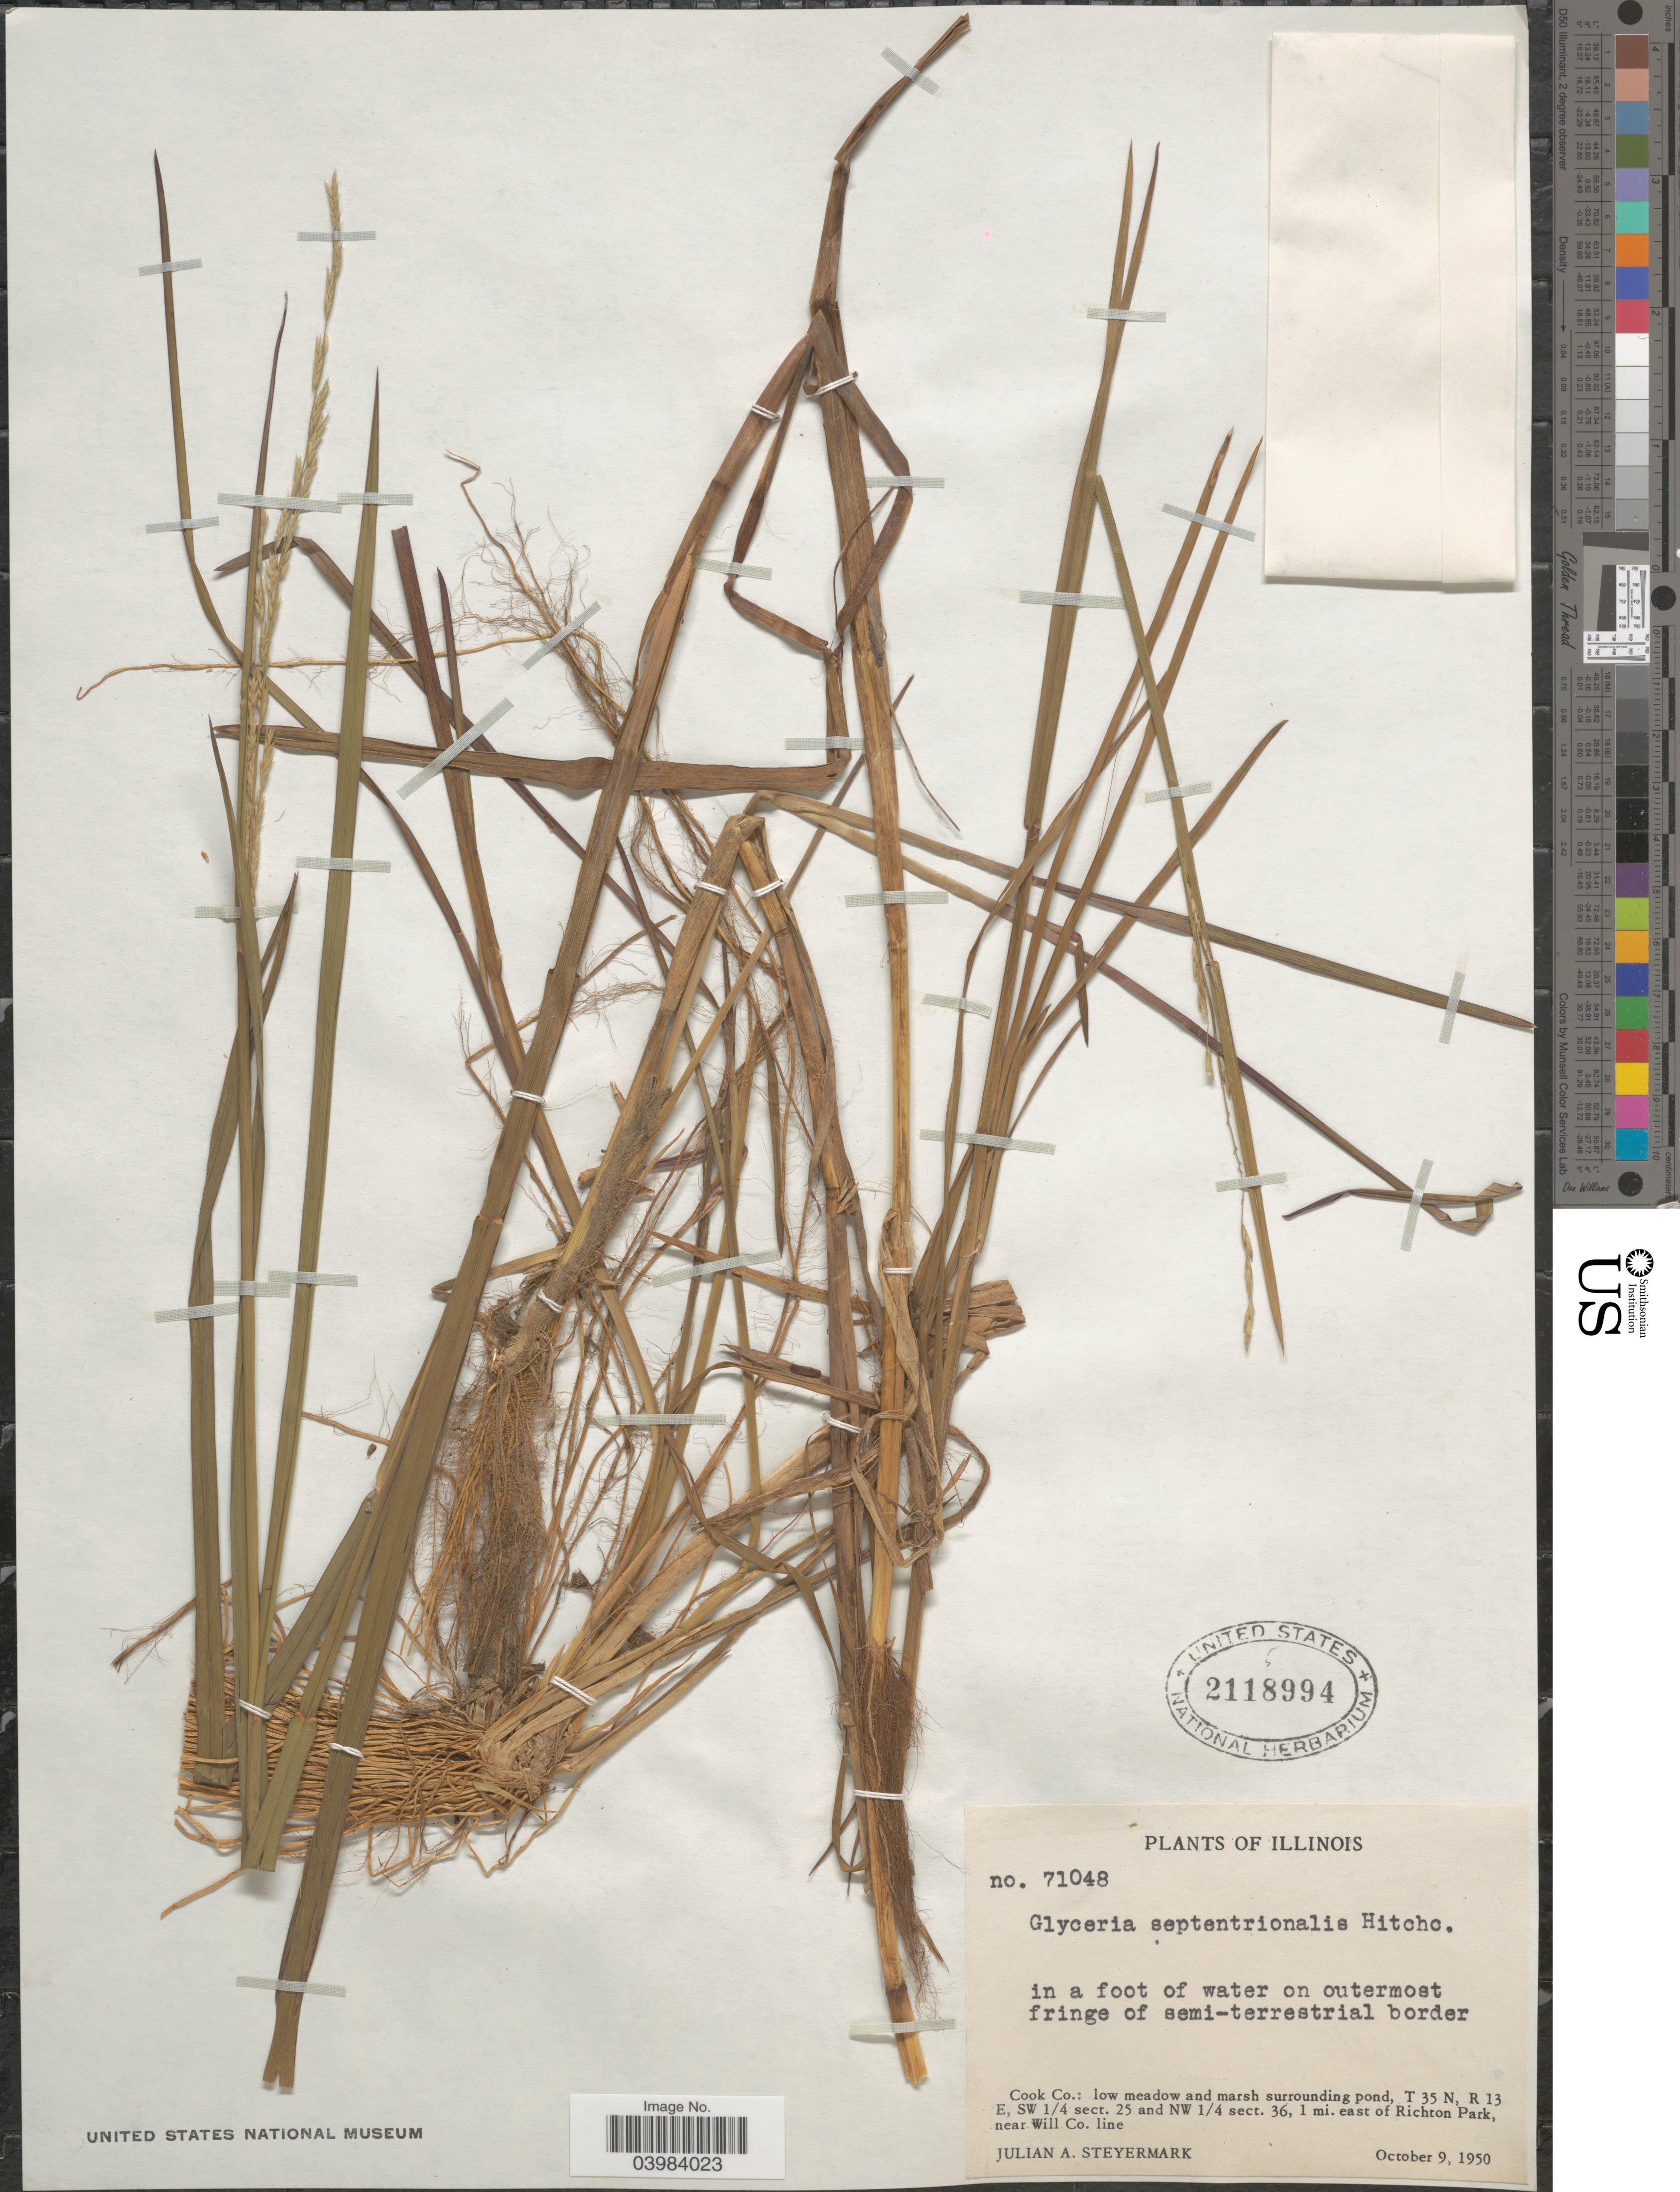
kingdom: Plantae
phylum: Tracheophyta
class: Liliopsida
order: Poales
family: Poaceae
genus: Glyceria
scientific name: Glyceria septentrionalis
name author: Hitchc.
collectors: J. Steyermark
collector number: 71048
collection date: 1950-10-09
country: United States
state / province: Illinois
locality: In a foot of water on outermost fringe of semi-terrestrial border. Cook Co.: low meadow and marsh surrounding pond, T 35 N, R 13 E, SW ¼ sect. 25 and NW ¼ sect. 36, 1 mi. east of Richton Park, near Will Co. line.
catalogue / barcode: US 2118994